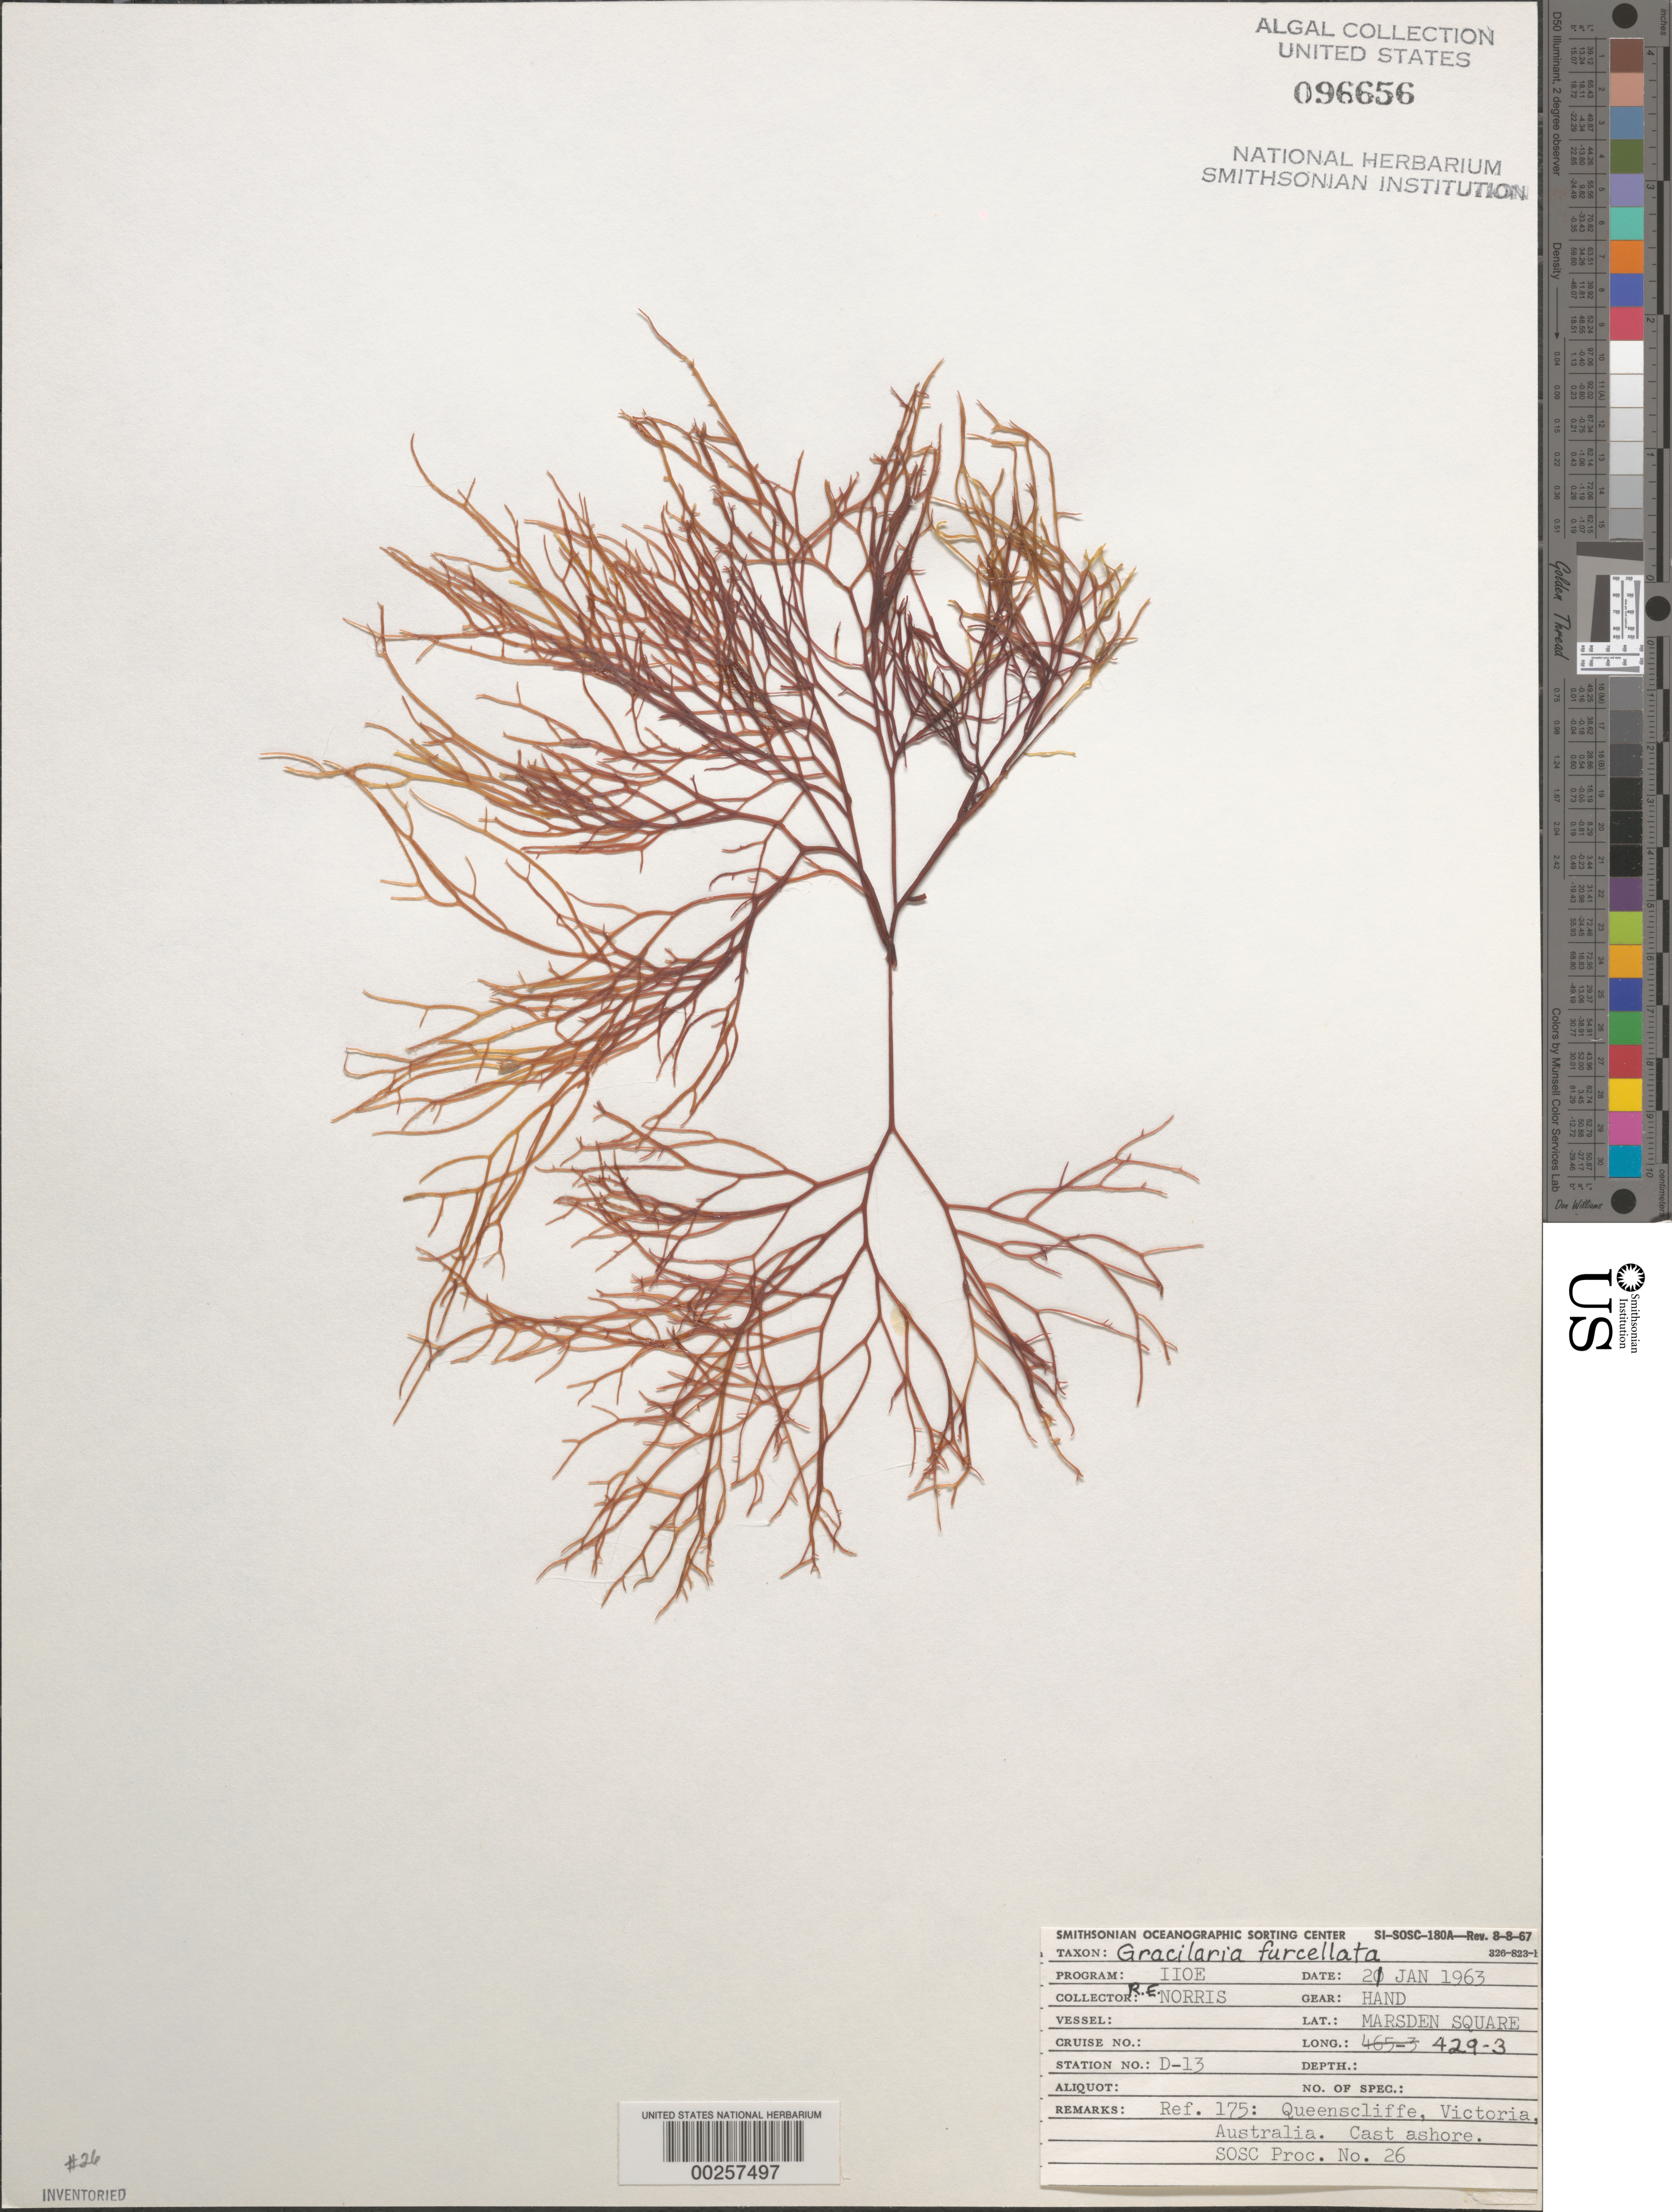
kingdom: Plantae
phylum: Rhodophyta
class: Florideophyceae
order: Gigartinales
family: Solieriaceae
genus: Sarconema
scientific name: Sarconema filiforme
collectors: R. E. Norris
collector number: Station D-13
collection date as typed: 21 Jan 1963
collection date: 1963-01-21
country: Australia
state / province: Victoria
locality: Queenscliffe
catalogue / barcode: US 96656